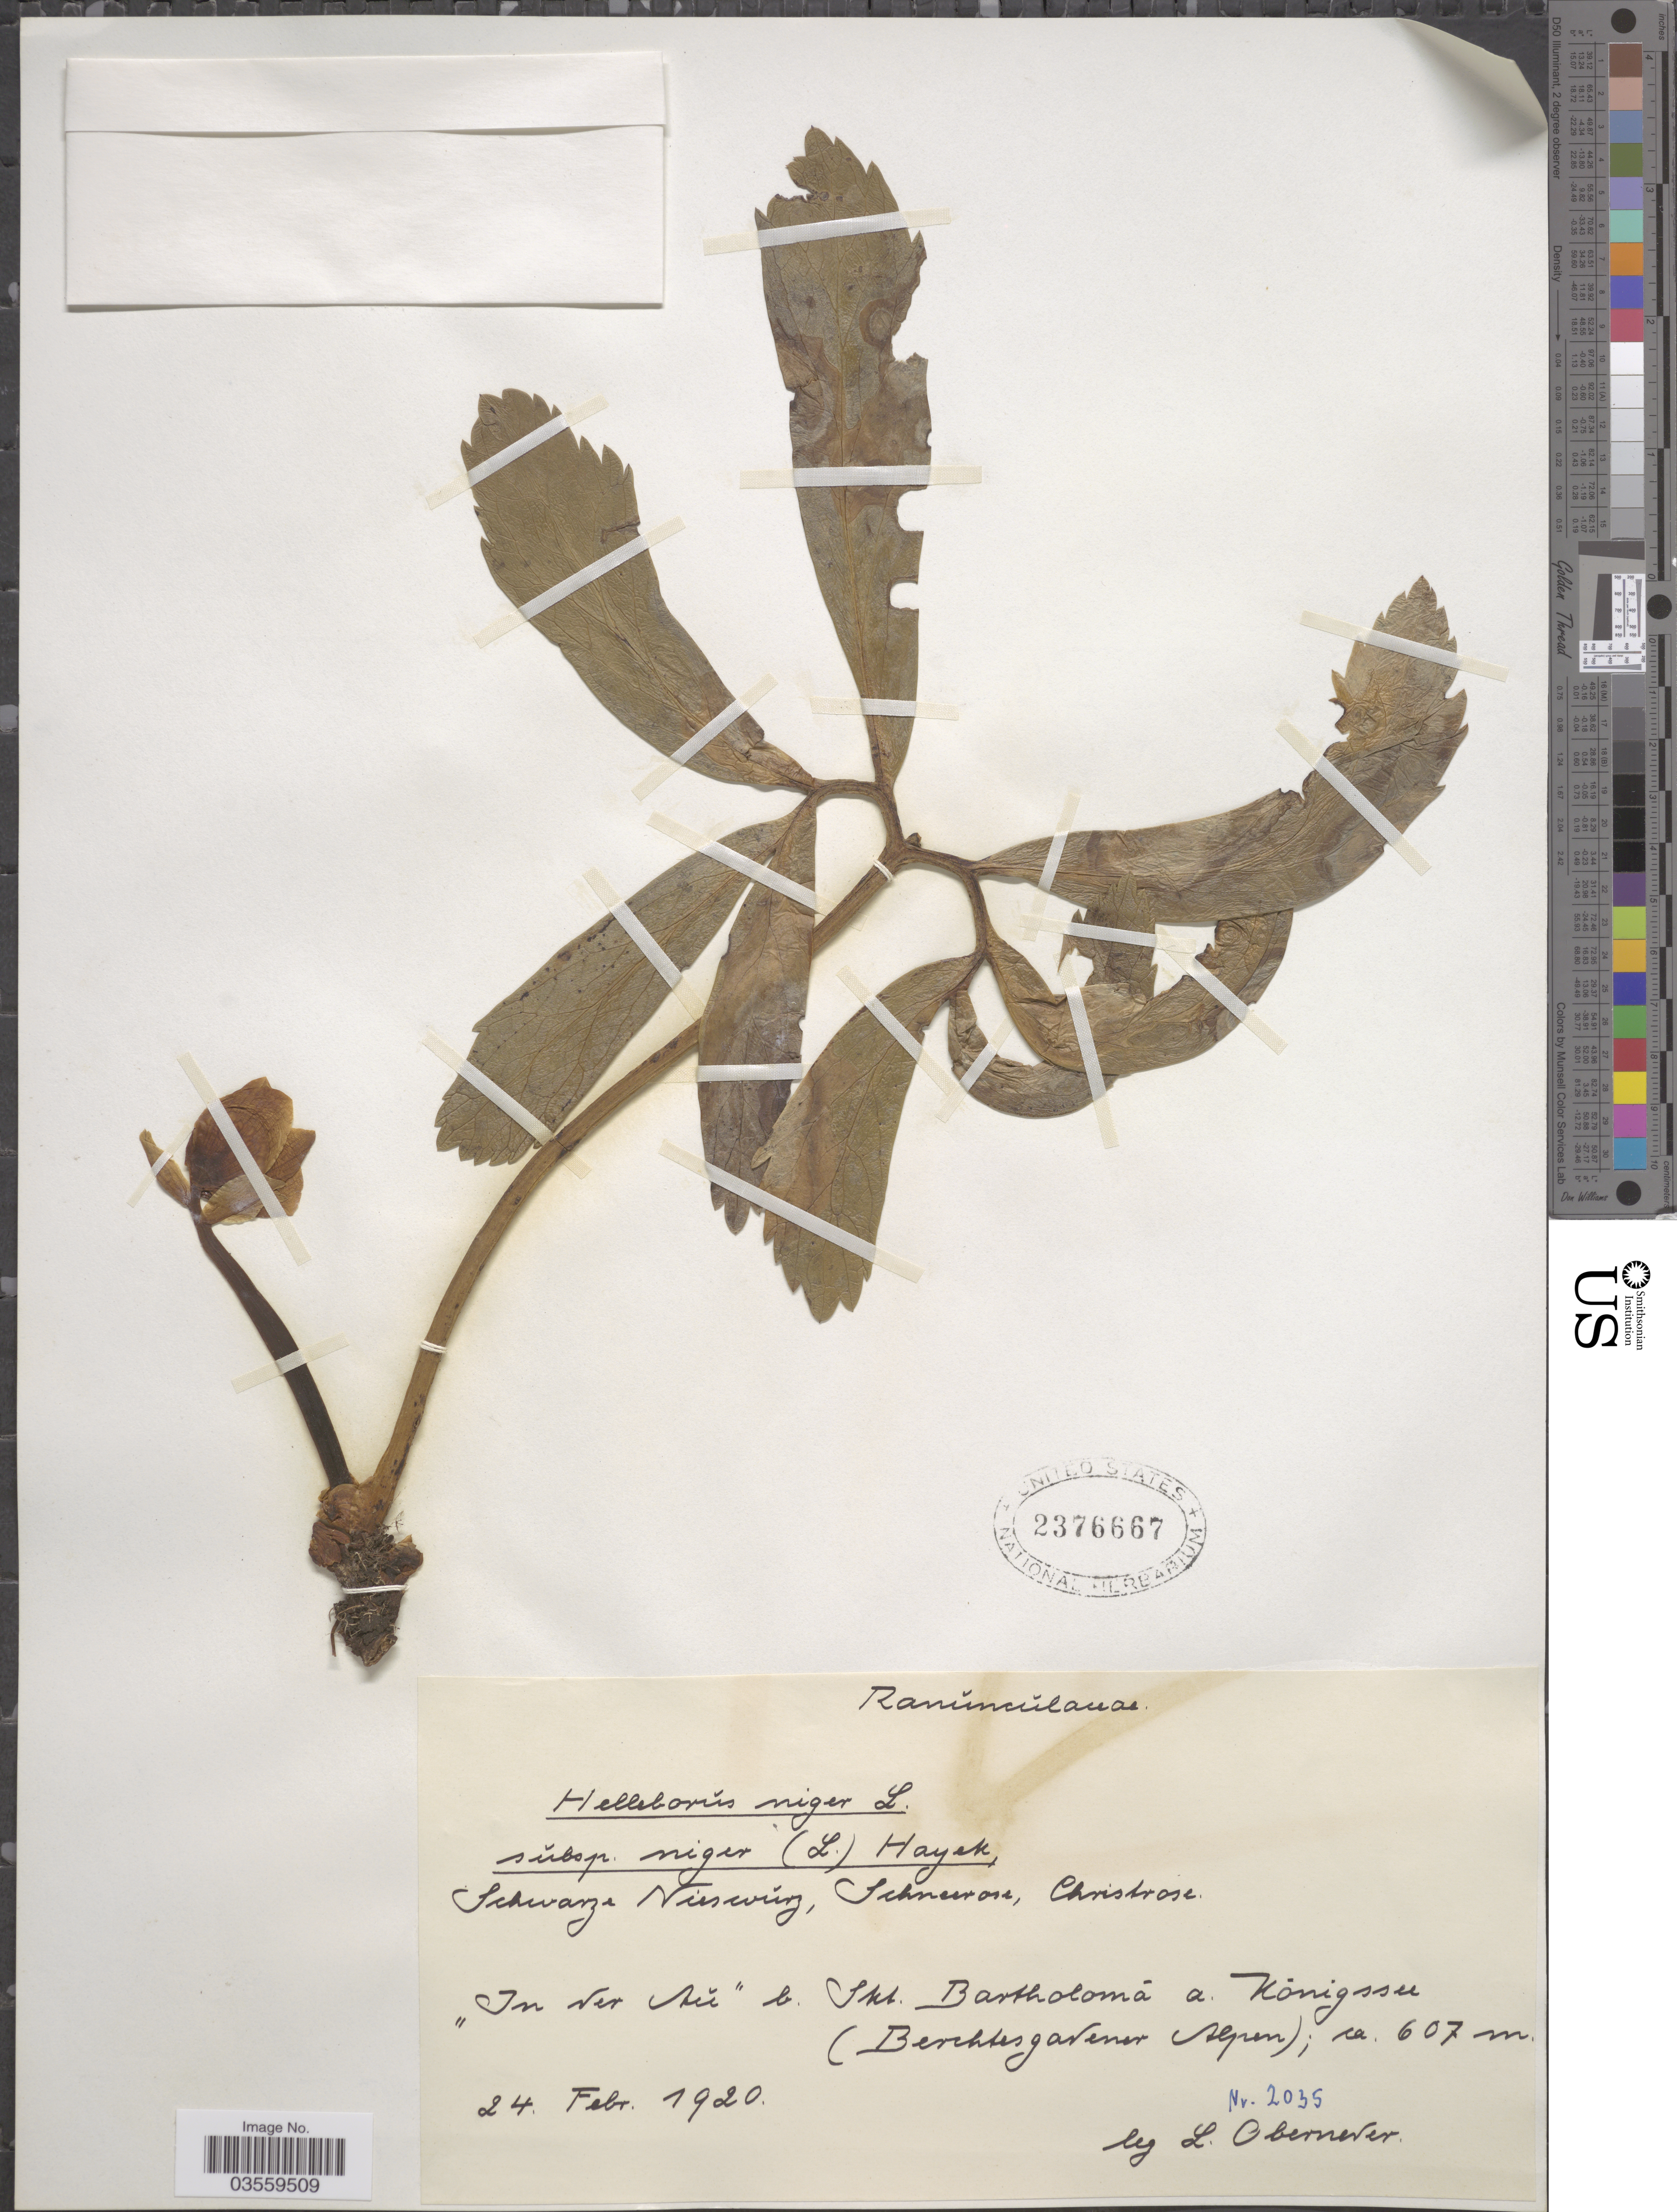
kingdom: Plantae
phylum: Tracheophyta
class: Magnoliopsida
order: Ranunculales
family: Ranunculaceae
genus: Helleborus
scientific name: Helleborus niger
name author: L.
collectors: L. Oberneder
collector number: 2035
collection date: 1920-02-24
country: Germany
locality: "In der Aû [interpreted]" b. Skt. Bartholomá a Kónigssee (Berchtesgadener Alpen).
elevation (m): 607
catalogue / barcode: US 2376667